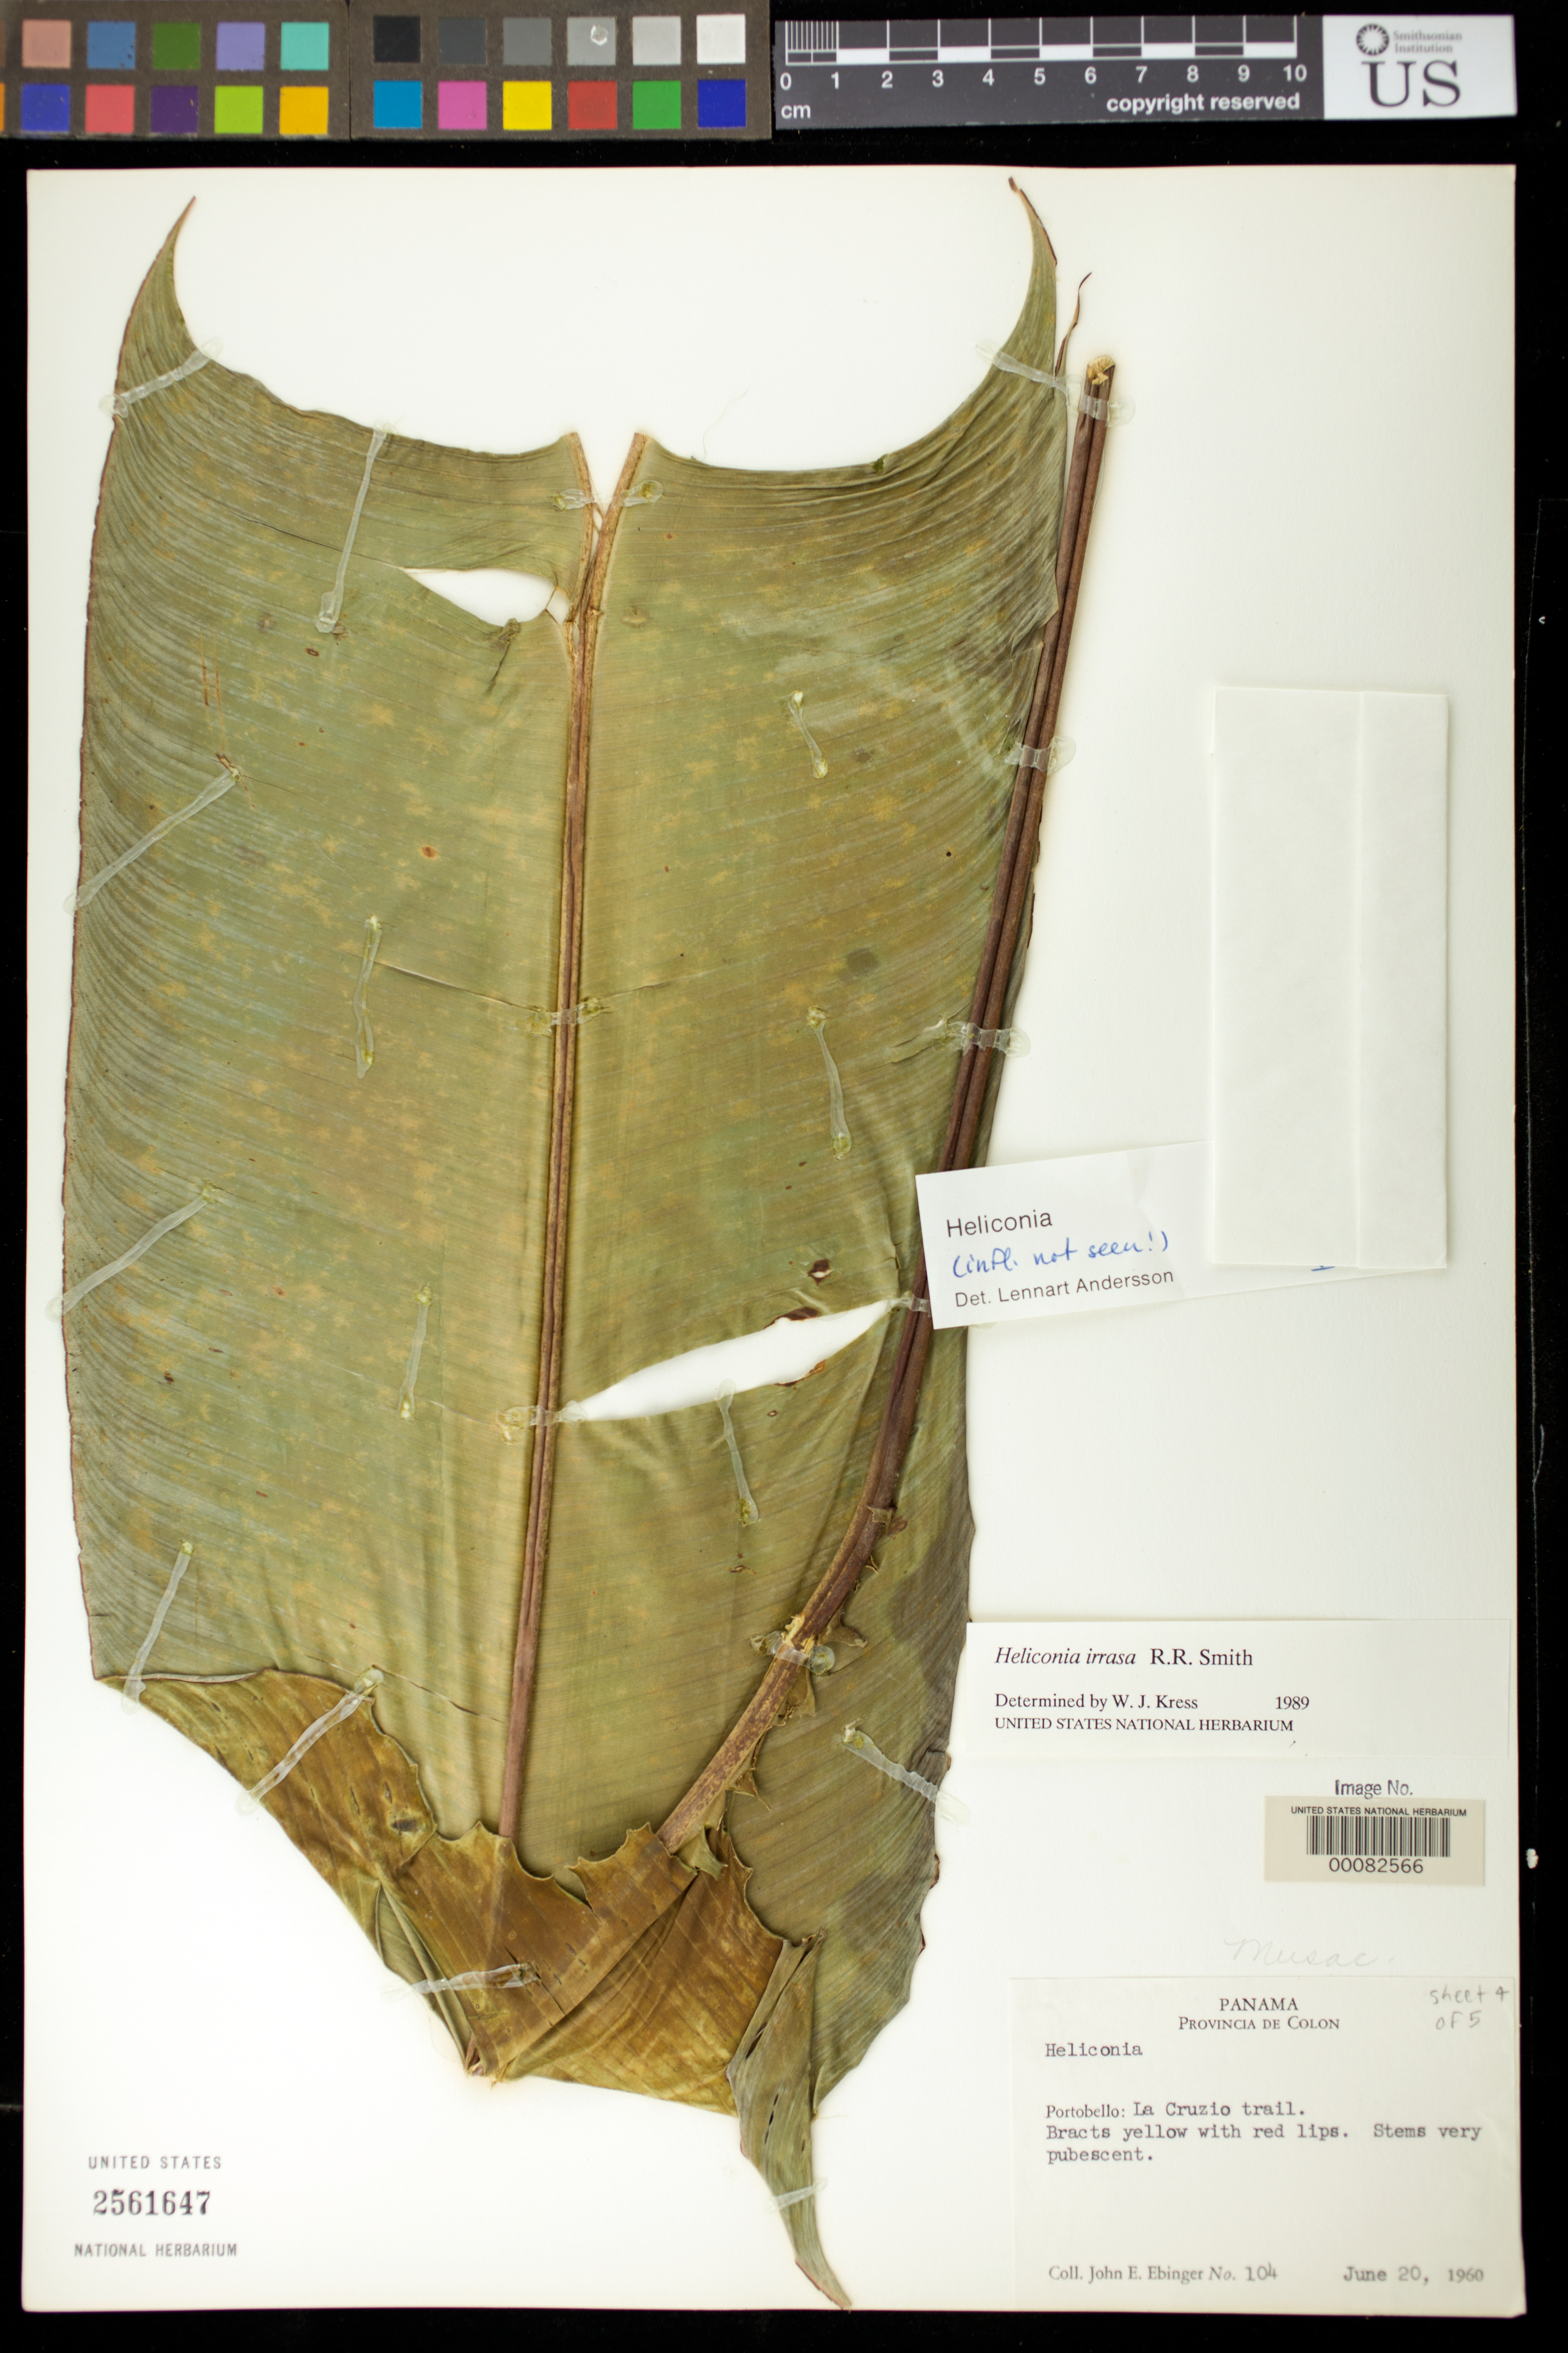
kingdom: Plantae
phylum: Tracheophyta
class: Liliopsida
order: Zingiberales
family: Heliconiaceae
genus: Heliconia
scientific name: Heliconia irrasa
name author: Lane ex R.R. Sm.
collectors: J. Ebinger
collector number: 104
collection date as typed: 20 Jun 1960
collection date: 1960-06-20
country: Panama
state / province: Colón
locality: Portobello: La Cruzio Trail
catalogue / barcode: US 2561647